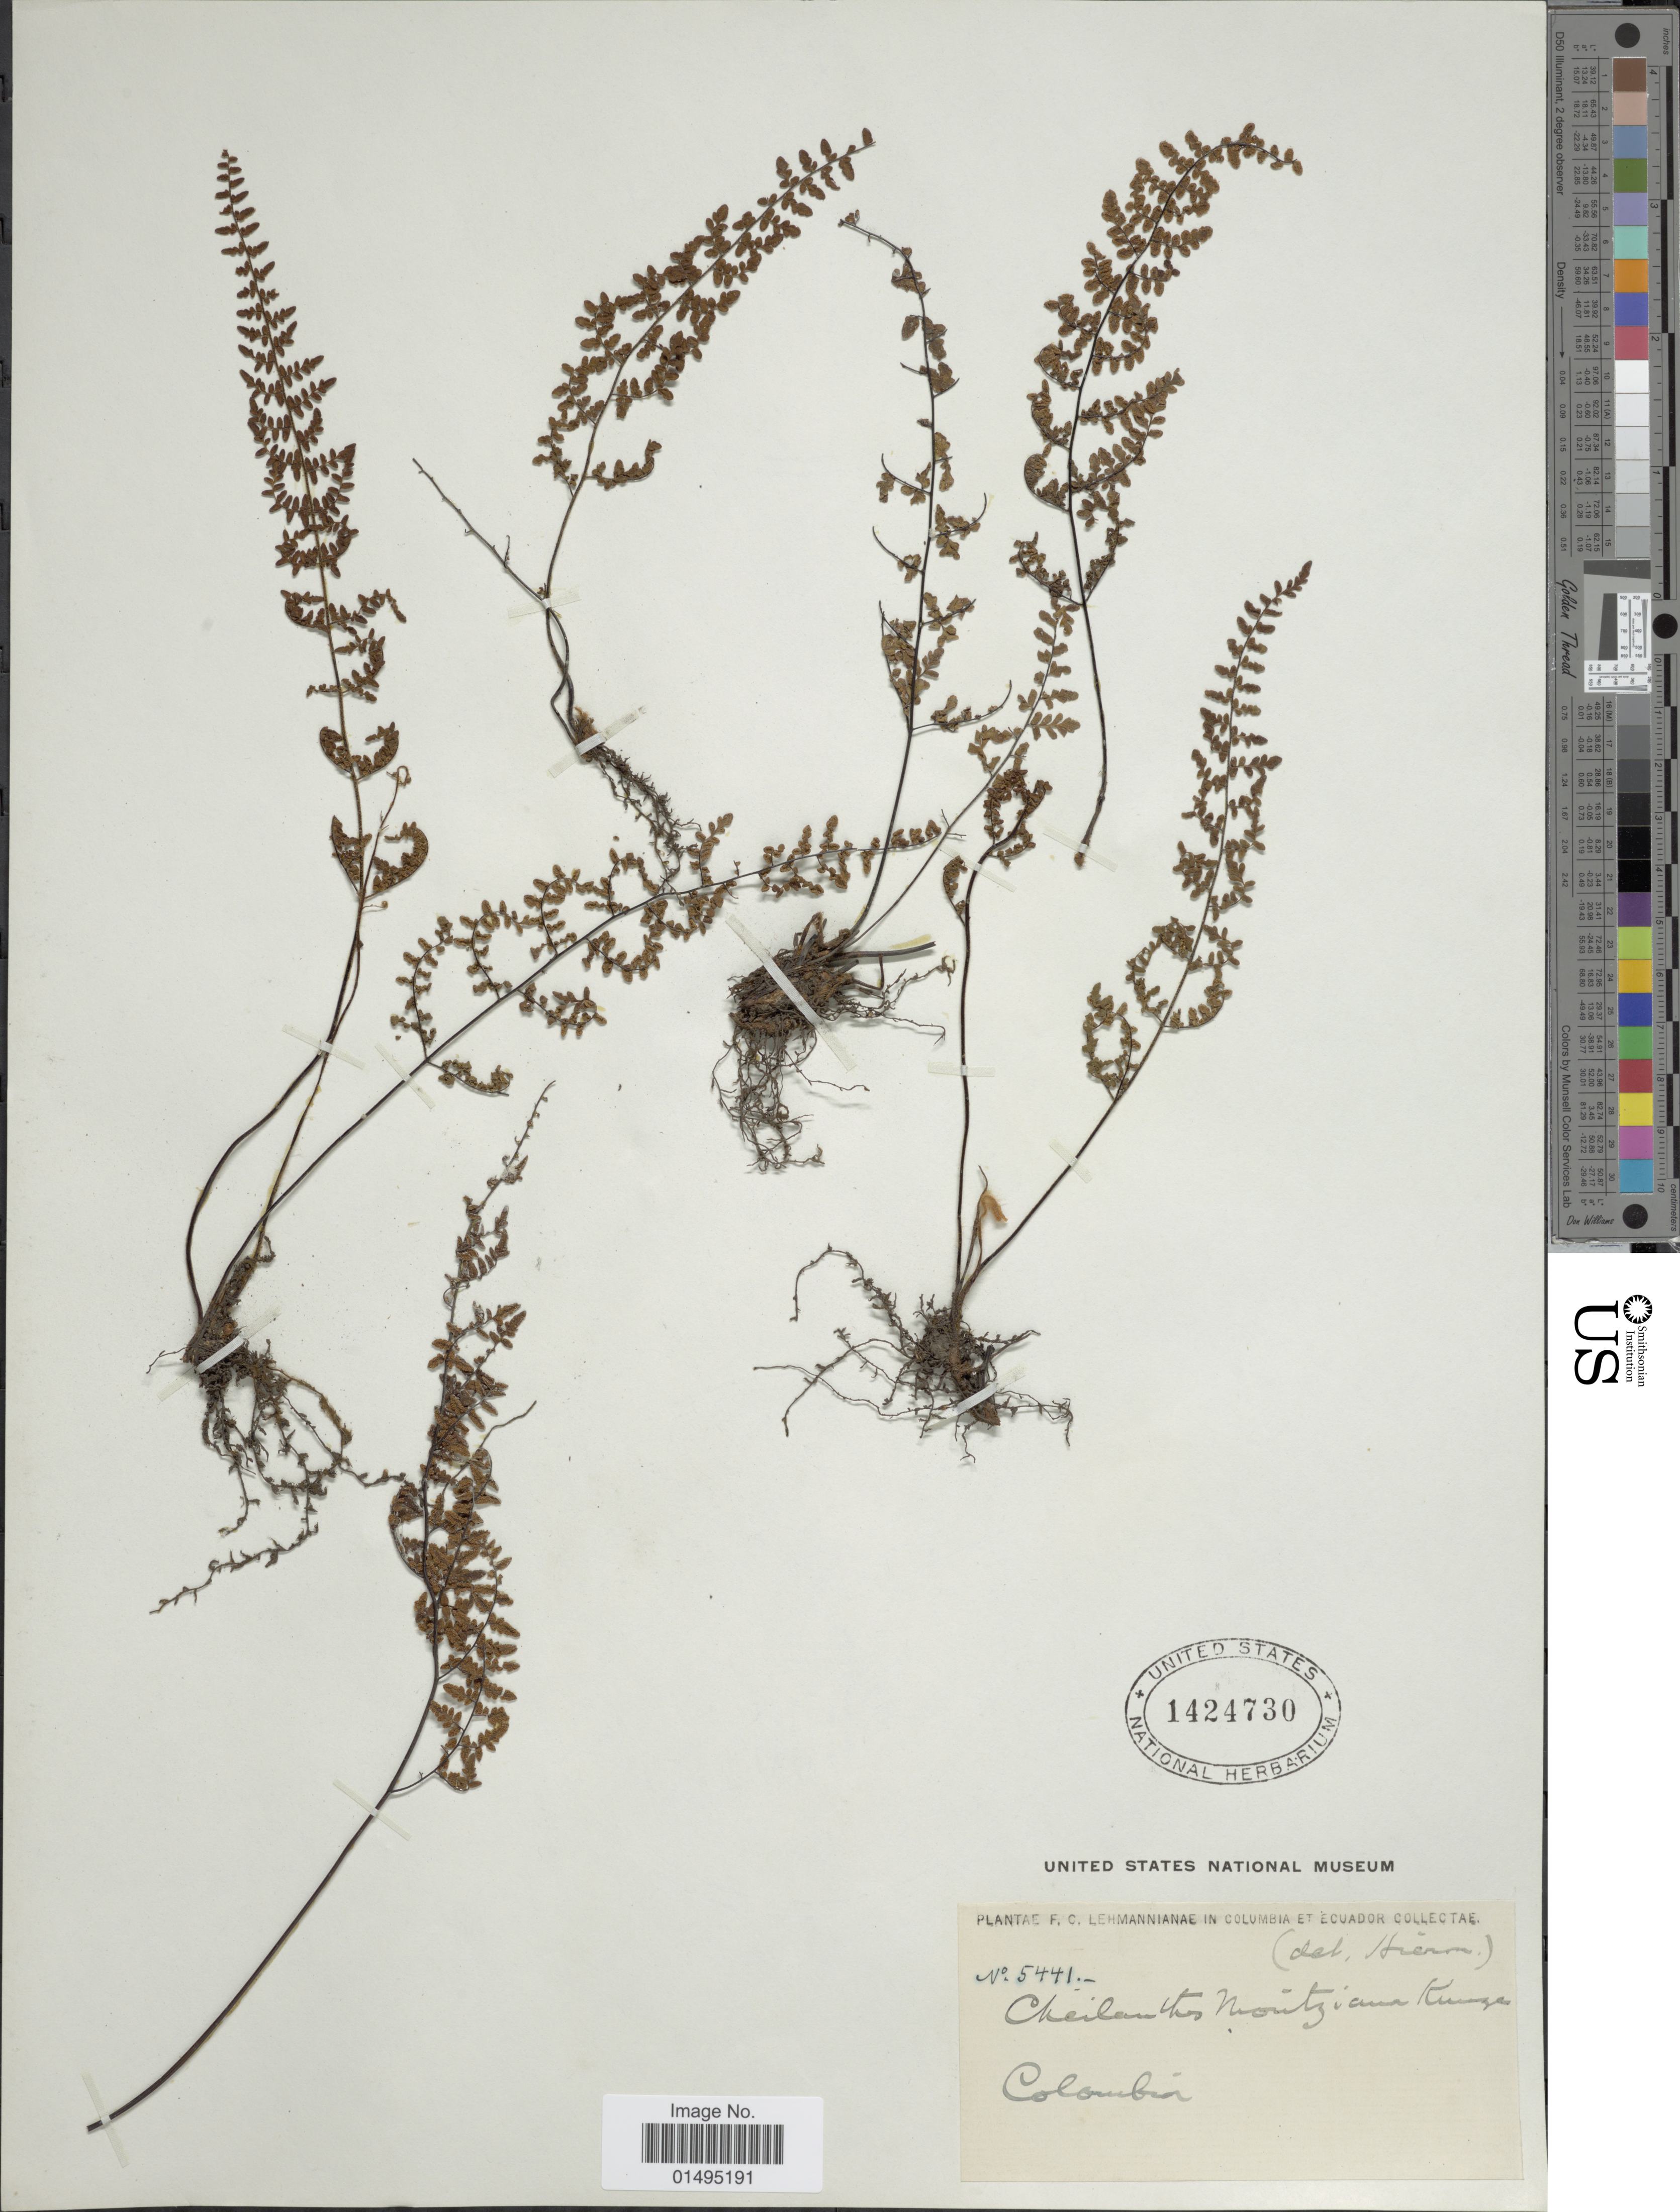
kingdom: Plantae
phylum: Tracheophyta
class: Polypodiopsida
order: Polypodiales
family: Pteridaceae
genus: Myriopteris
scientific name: Myriopteris microphylla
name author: (Sw.) Grusz & Windham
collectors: F. C. Lehmann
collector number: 5441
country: Colombia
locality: In Columbia Et Ecuador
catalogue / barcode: US 1424730